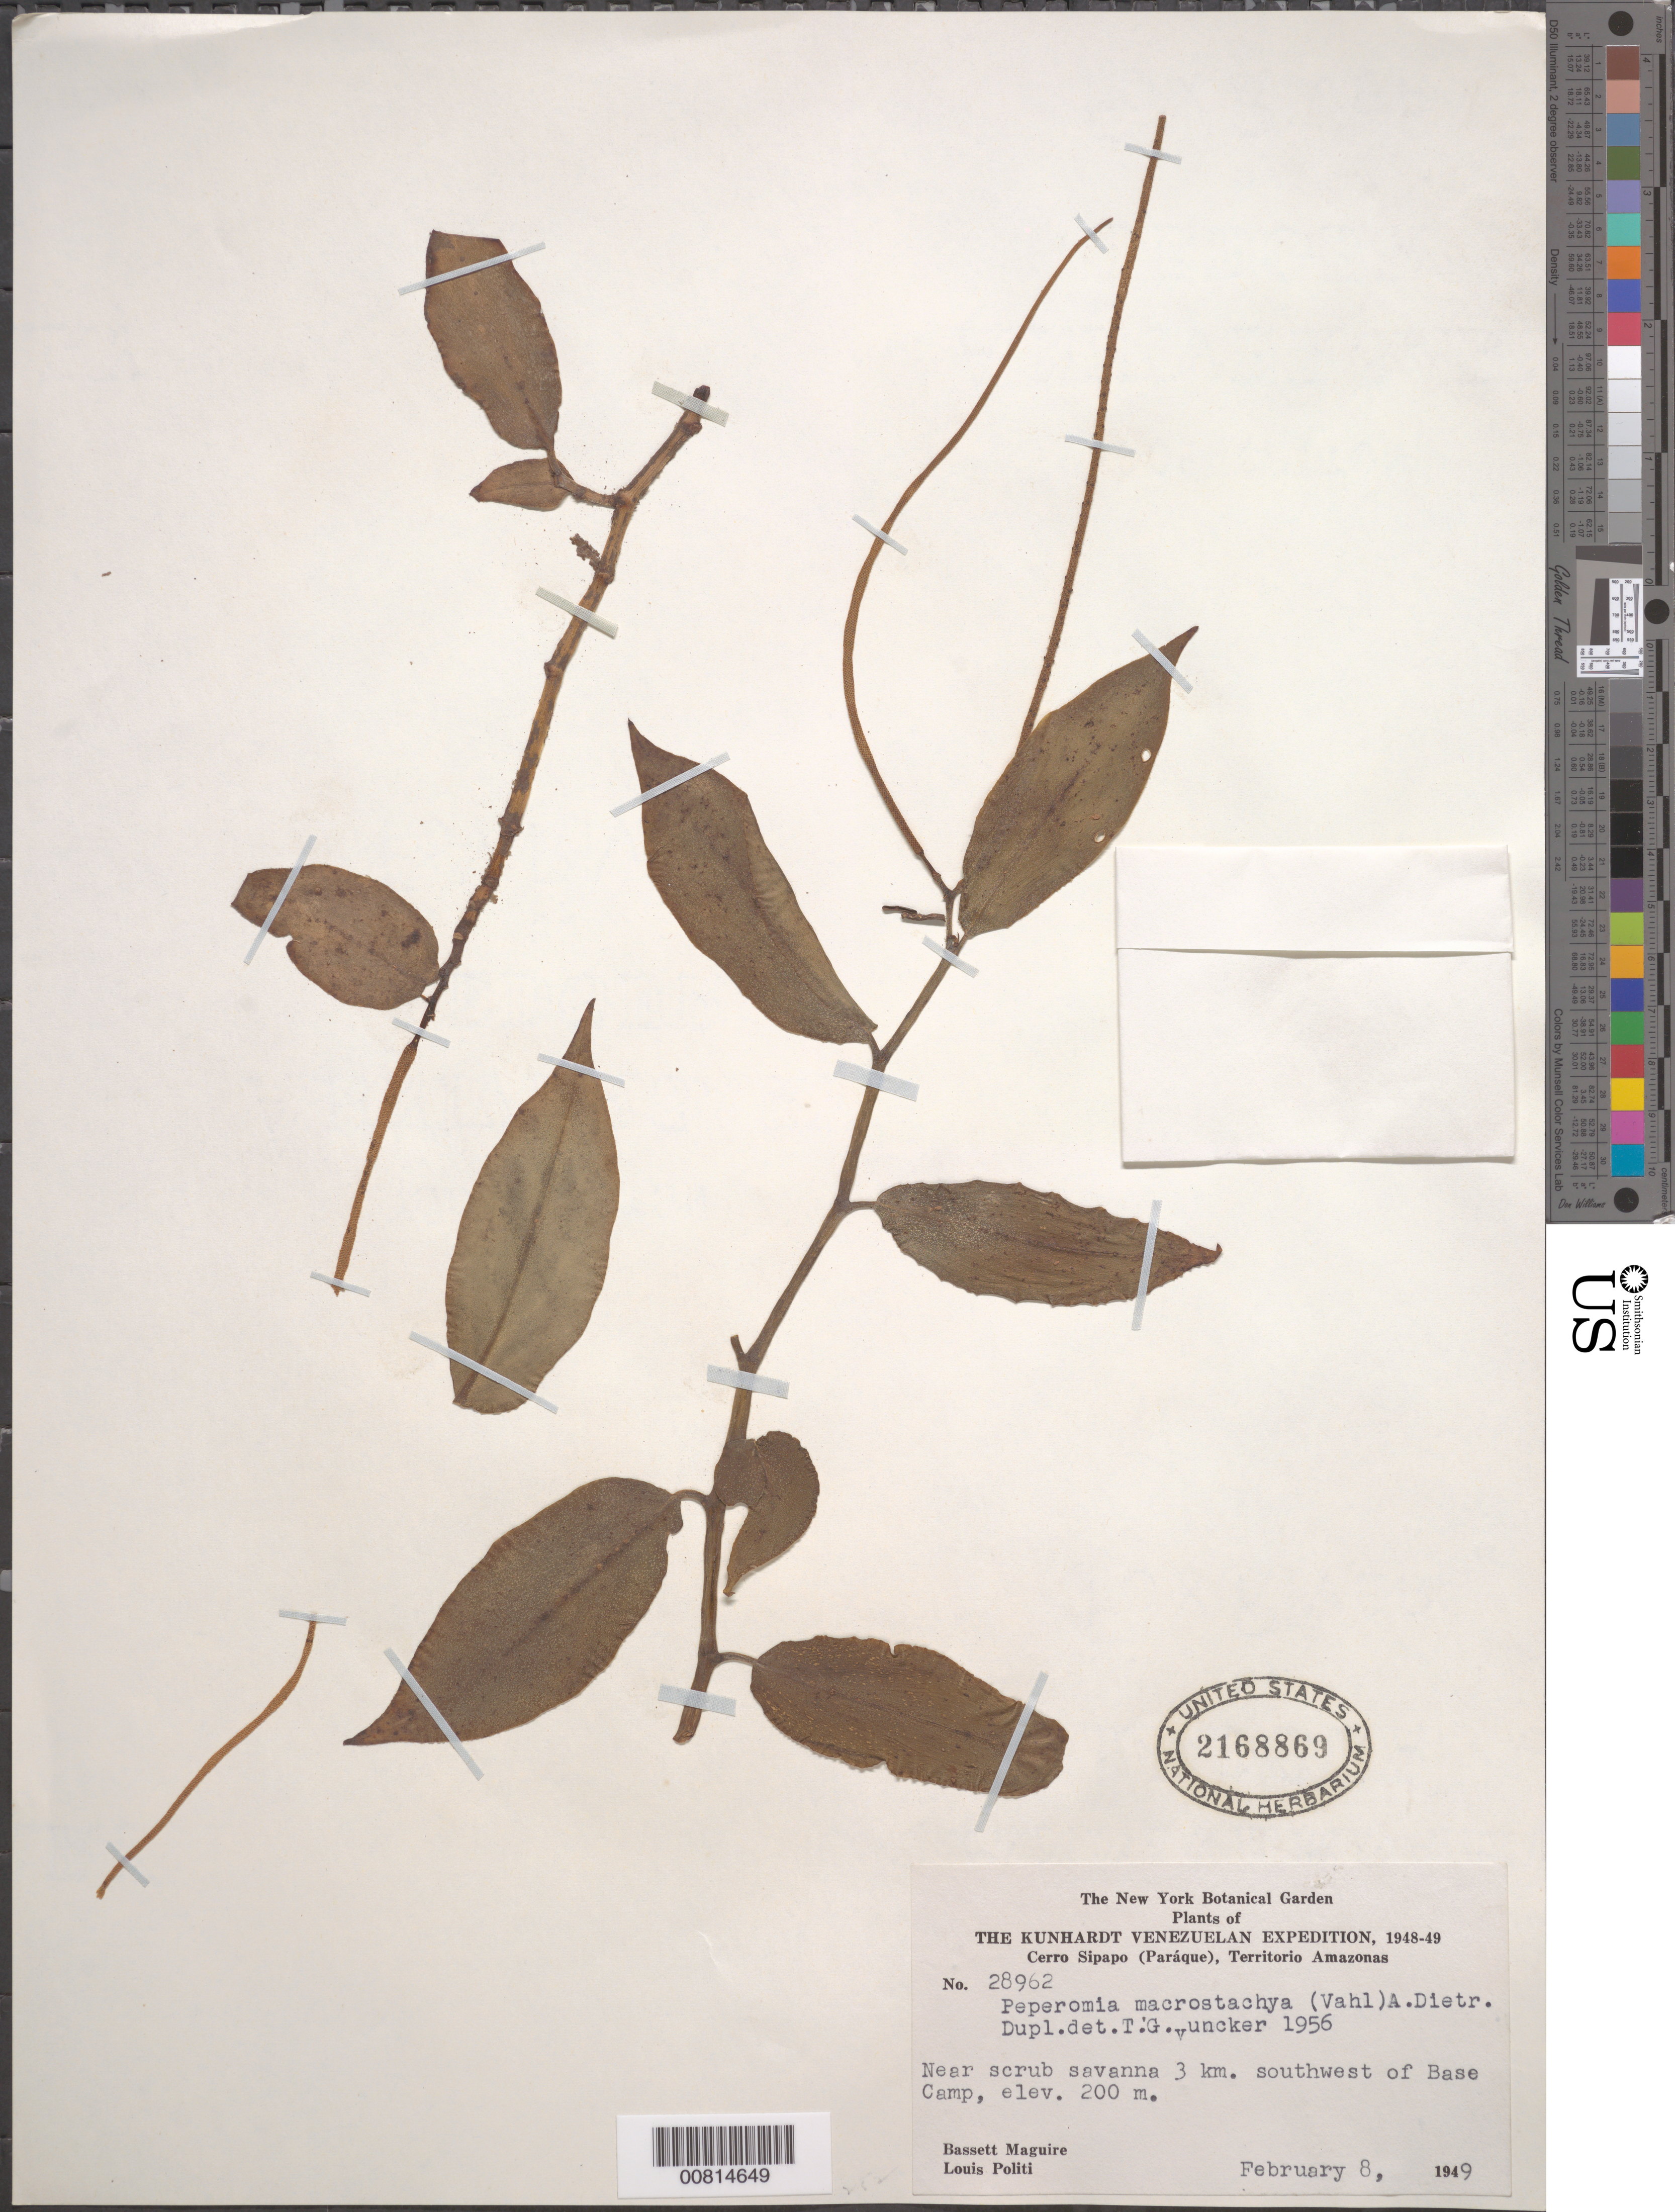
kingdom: Plantae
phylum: Tracheophyta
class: Magnoliopsida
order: Piperales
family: Piperaceae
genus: Peperomia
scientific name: Peperomia macrostachya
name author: (Vahl) A. Dietr.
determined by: Yuncker, T. G.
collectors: B. Maguire & L. Politi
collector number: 28962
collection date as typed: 8-Feb-49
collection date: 1949-02-08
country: Venezuela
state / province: Amazonas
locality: Cerro Sipapo (Paráque), Base Camp, 3 km SW of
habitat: Scrub savanna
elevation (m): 200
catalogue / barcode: US 2168869